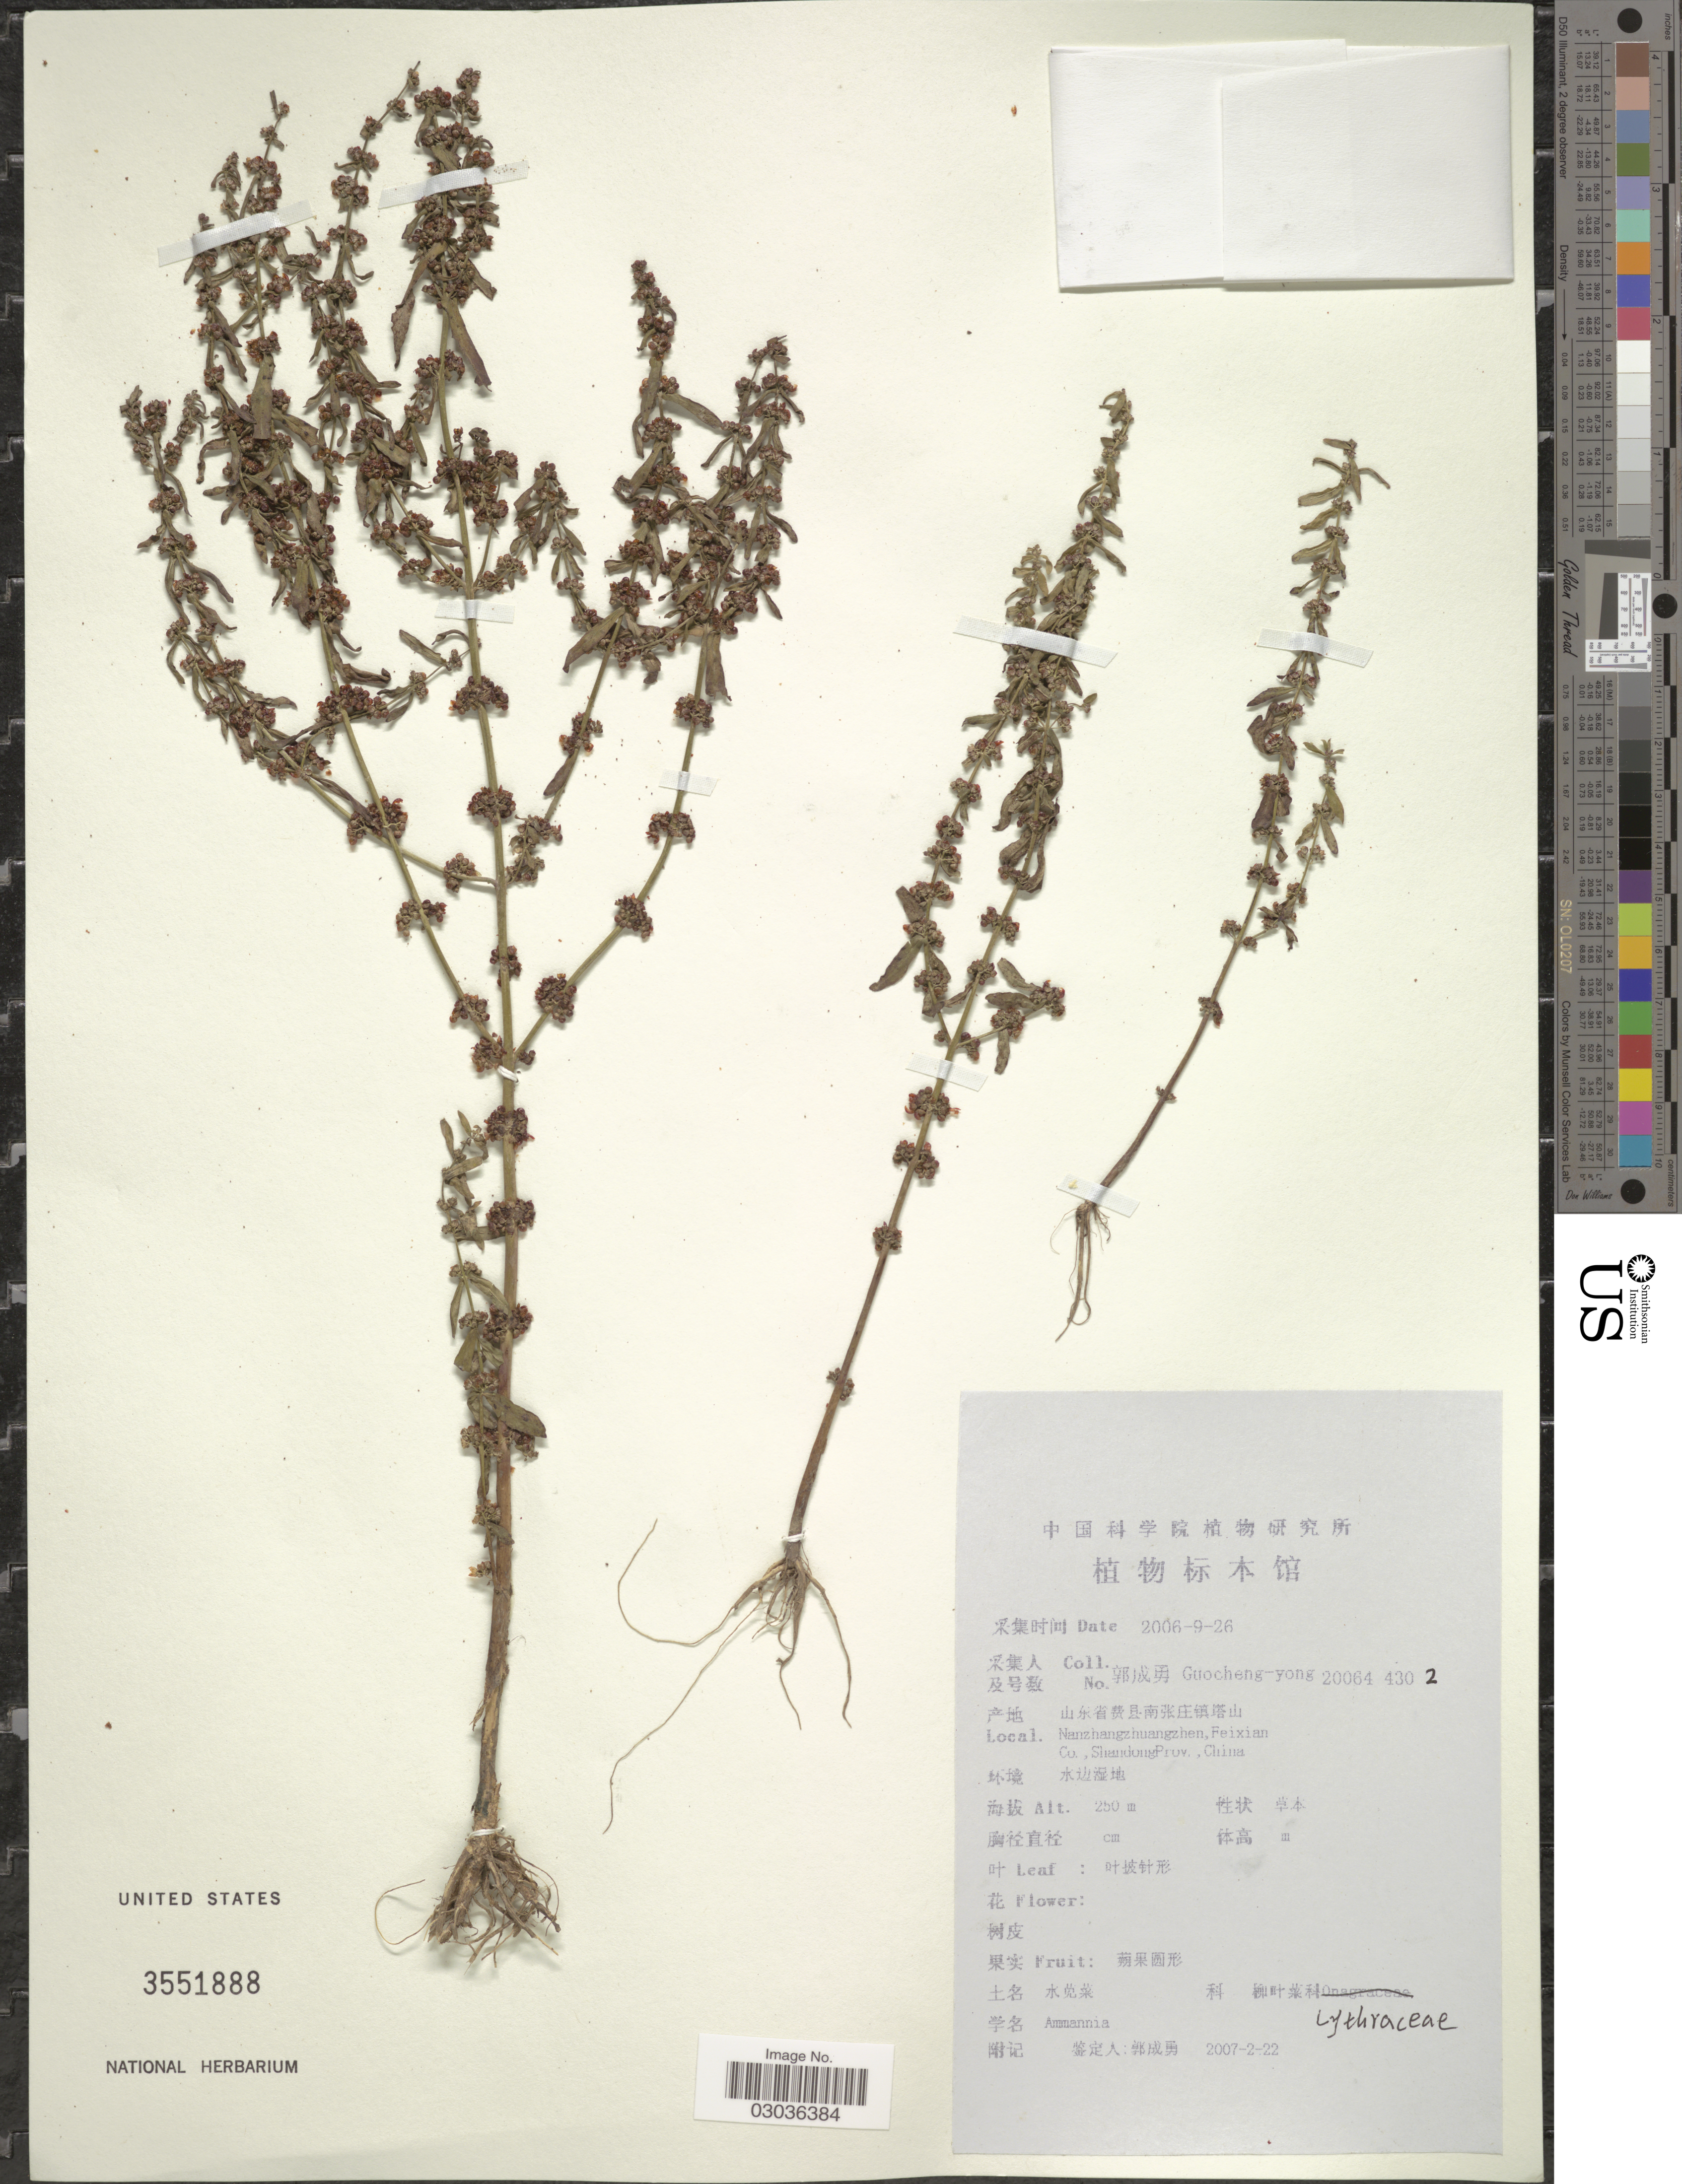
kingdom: Plantae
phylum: Tracheophyta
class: Magnoliopsida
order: Myrtales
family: Lythraceae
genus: Ammannia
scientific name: Ammannia sp.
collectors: Guo cheng-yong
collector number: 20064 430 2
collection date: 2006-09-26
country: China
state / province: Shandong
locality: Nanzhangzhuangzhen, Feixian Co.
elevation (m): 250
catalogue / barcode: US 3551888